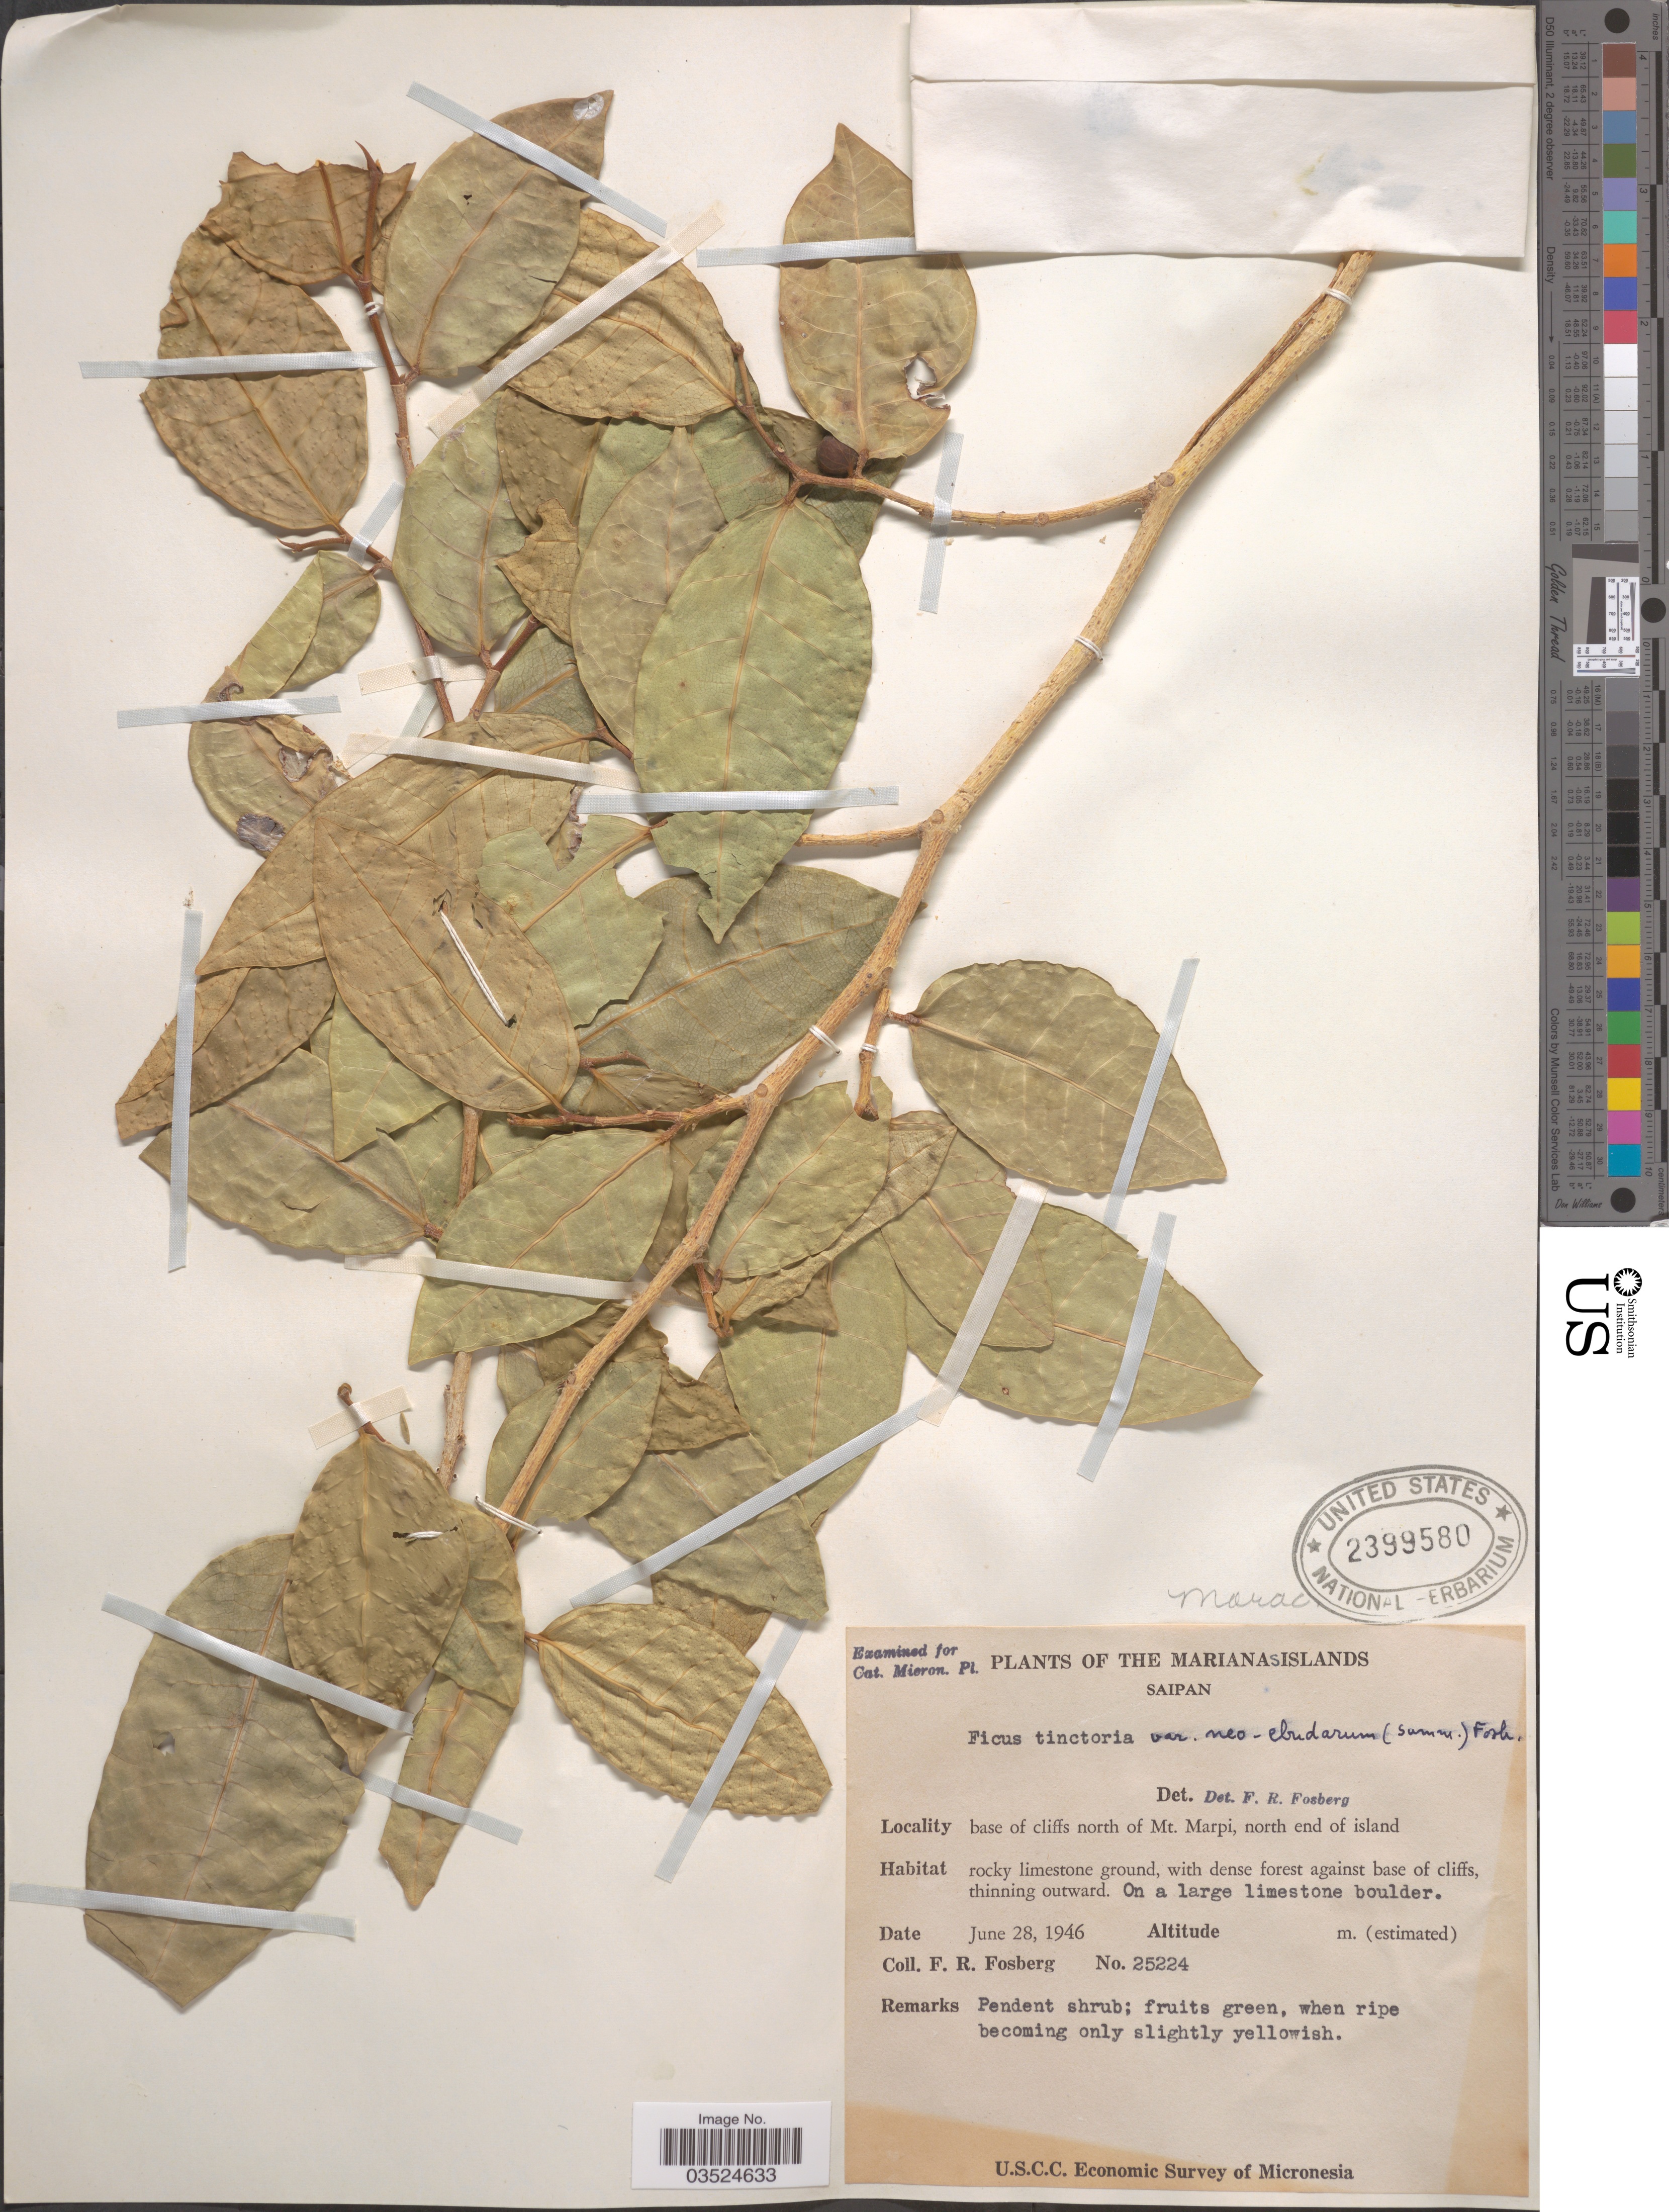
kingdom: Plantae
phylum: Tracheophyta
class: Magnoliopsida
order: Rosales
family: Moraceae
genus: Ficus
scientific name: Ficus tinctoria var. neoebudarum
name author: (Summerh.) Fosberg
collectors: F. R. Fosberg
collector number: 25224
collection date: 1946-06-28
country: Northern Mariana Islands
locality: The Marianas Islands. Saipan. Base of cliffs north of Mt. Marpi, north end of island.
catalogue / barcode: US 2399580